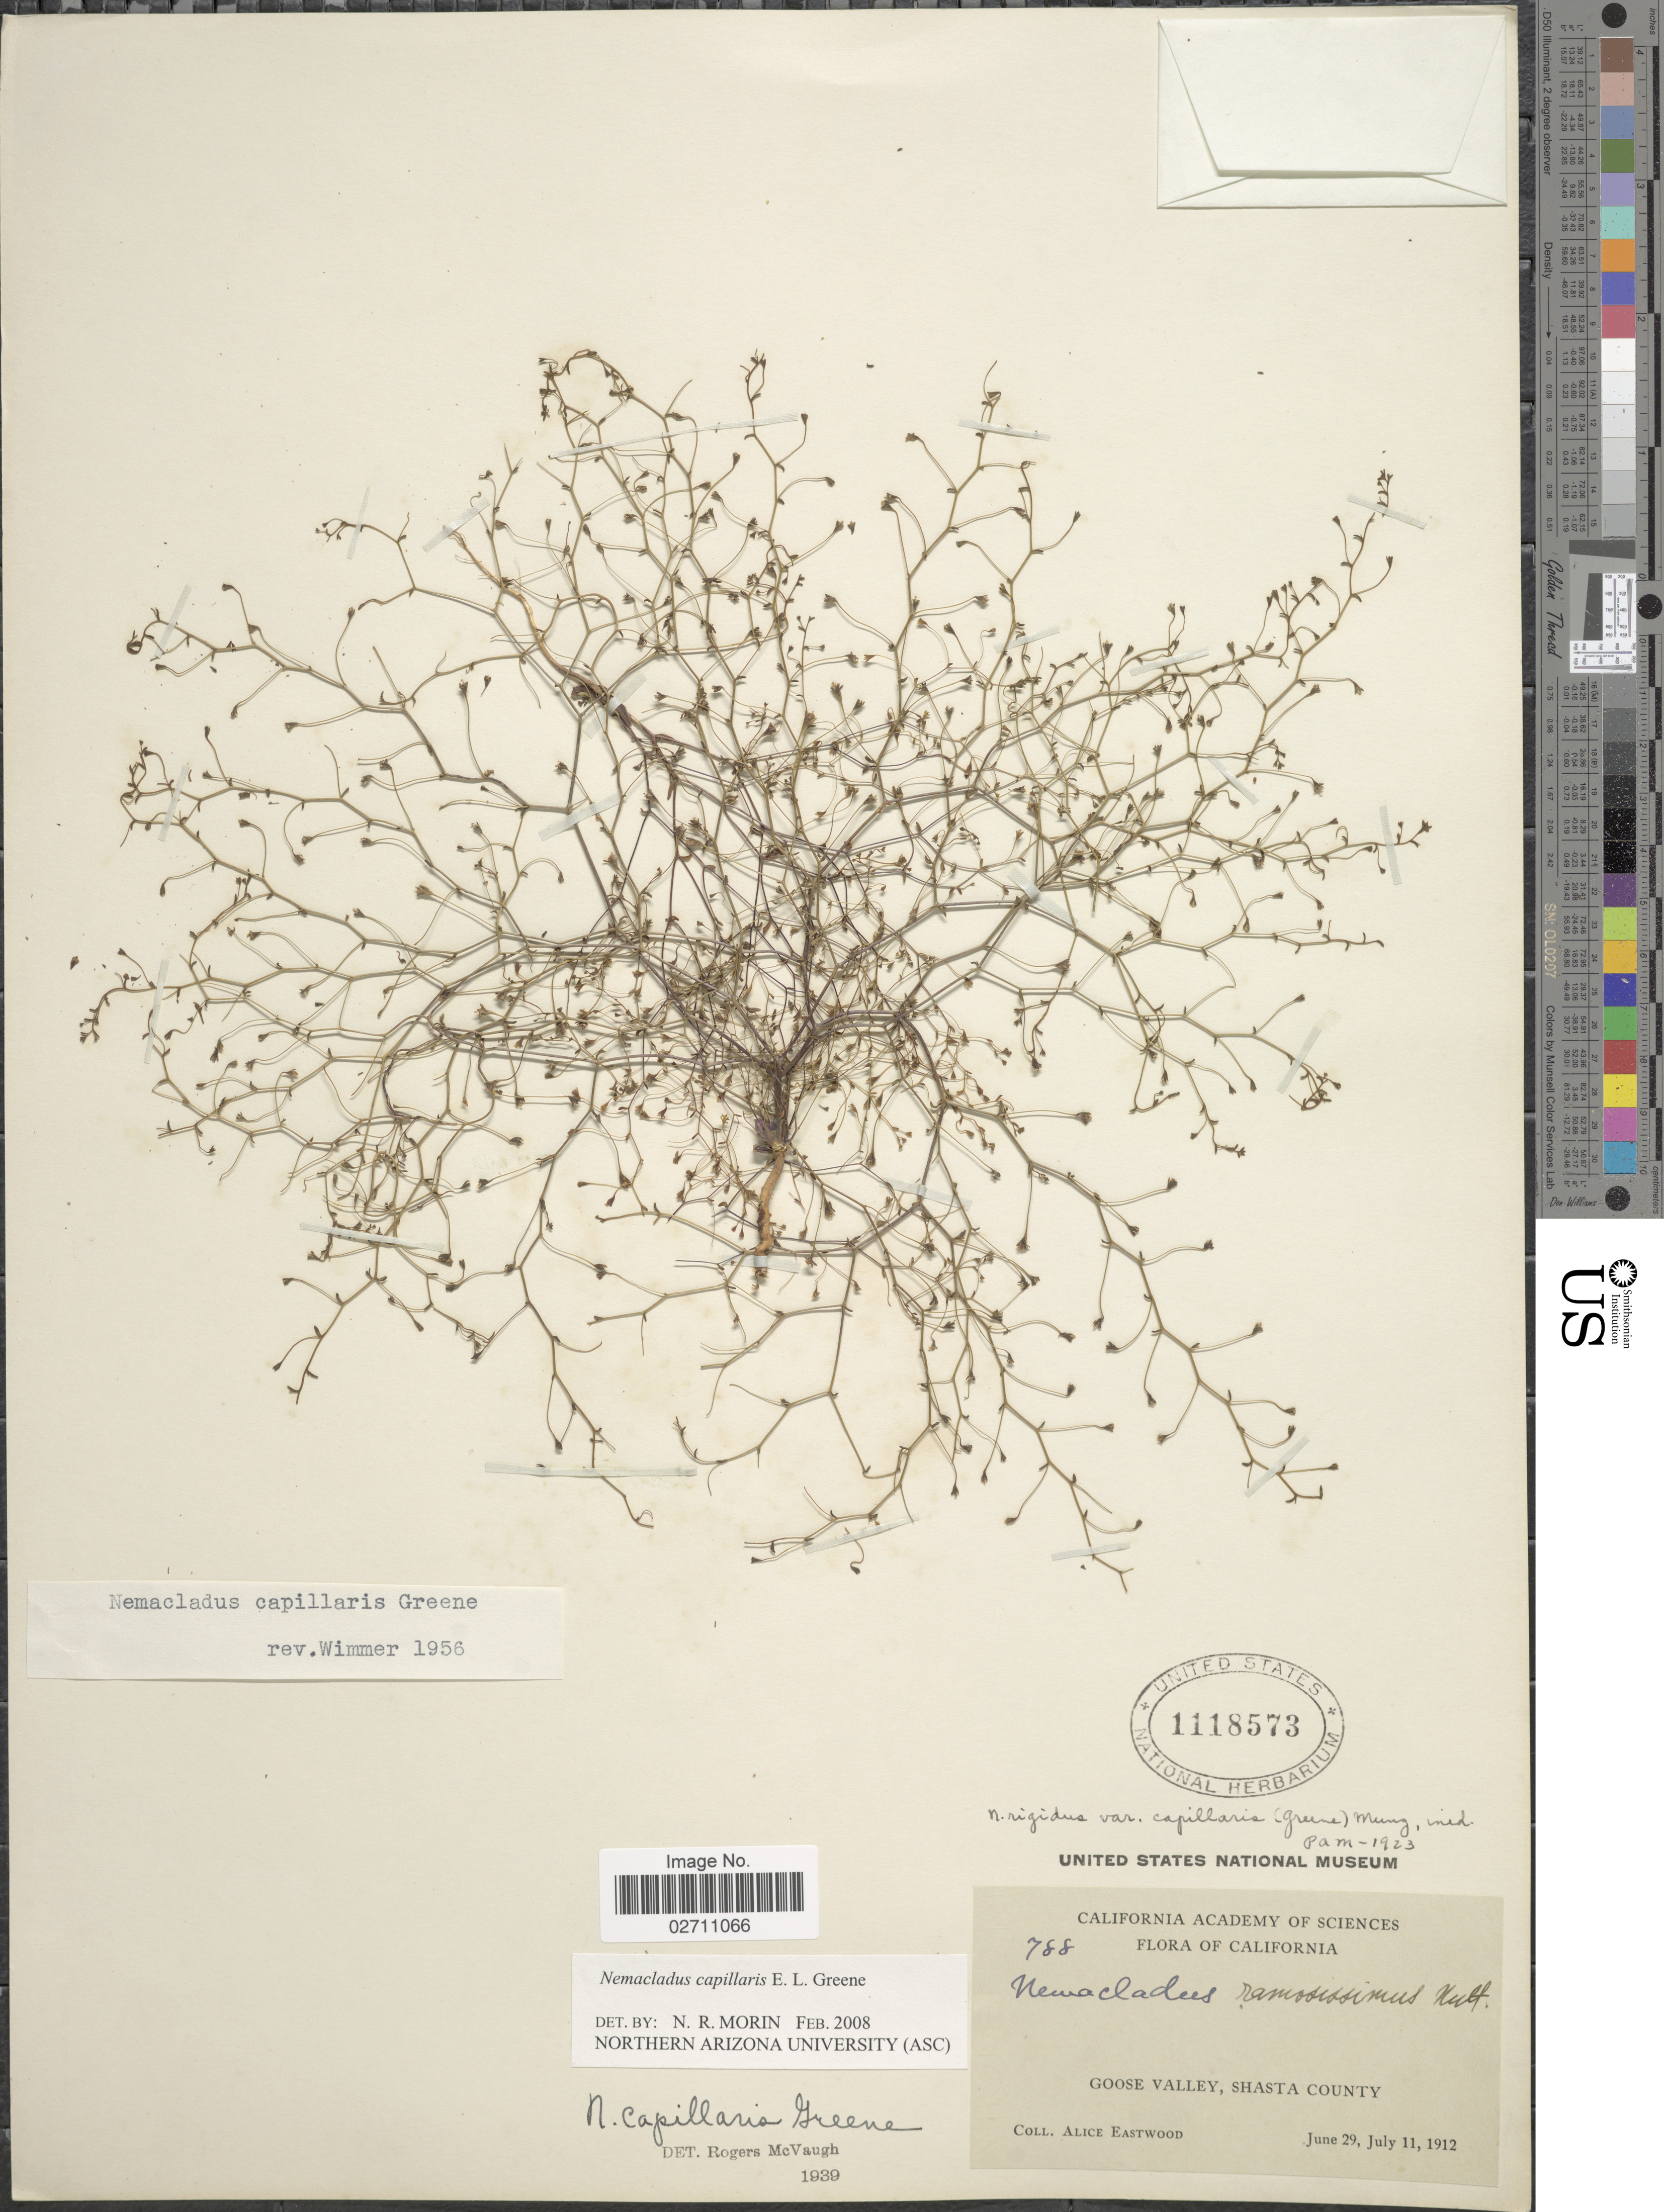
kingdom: Plantae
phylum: Tracheophyta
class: Magnoliopsida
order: Asterales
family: Campanulaceae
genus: Nemacladus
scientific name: Nemacladus capillaris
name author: S.W. Greene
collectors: A. Eastwood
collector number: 788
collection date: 1912-06-29/1912-07-11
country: United States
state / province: California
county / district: Shasta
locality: Goose Valley, Shasta County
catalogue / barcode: US 1118573